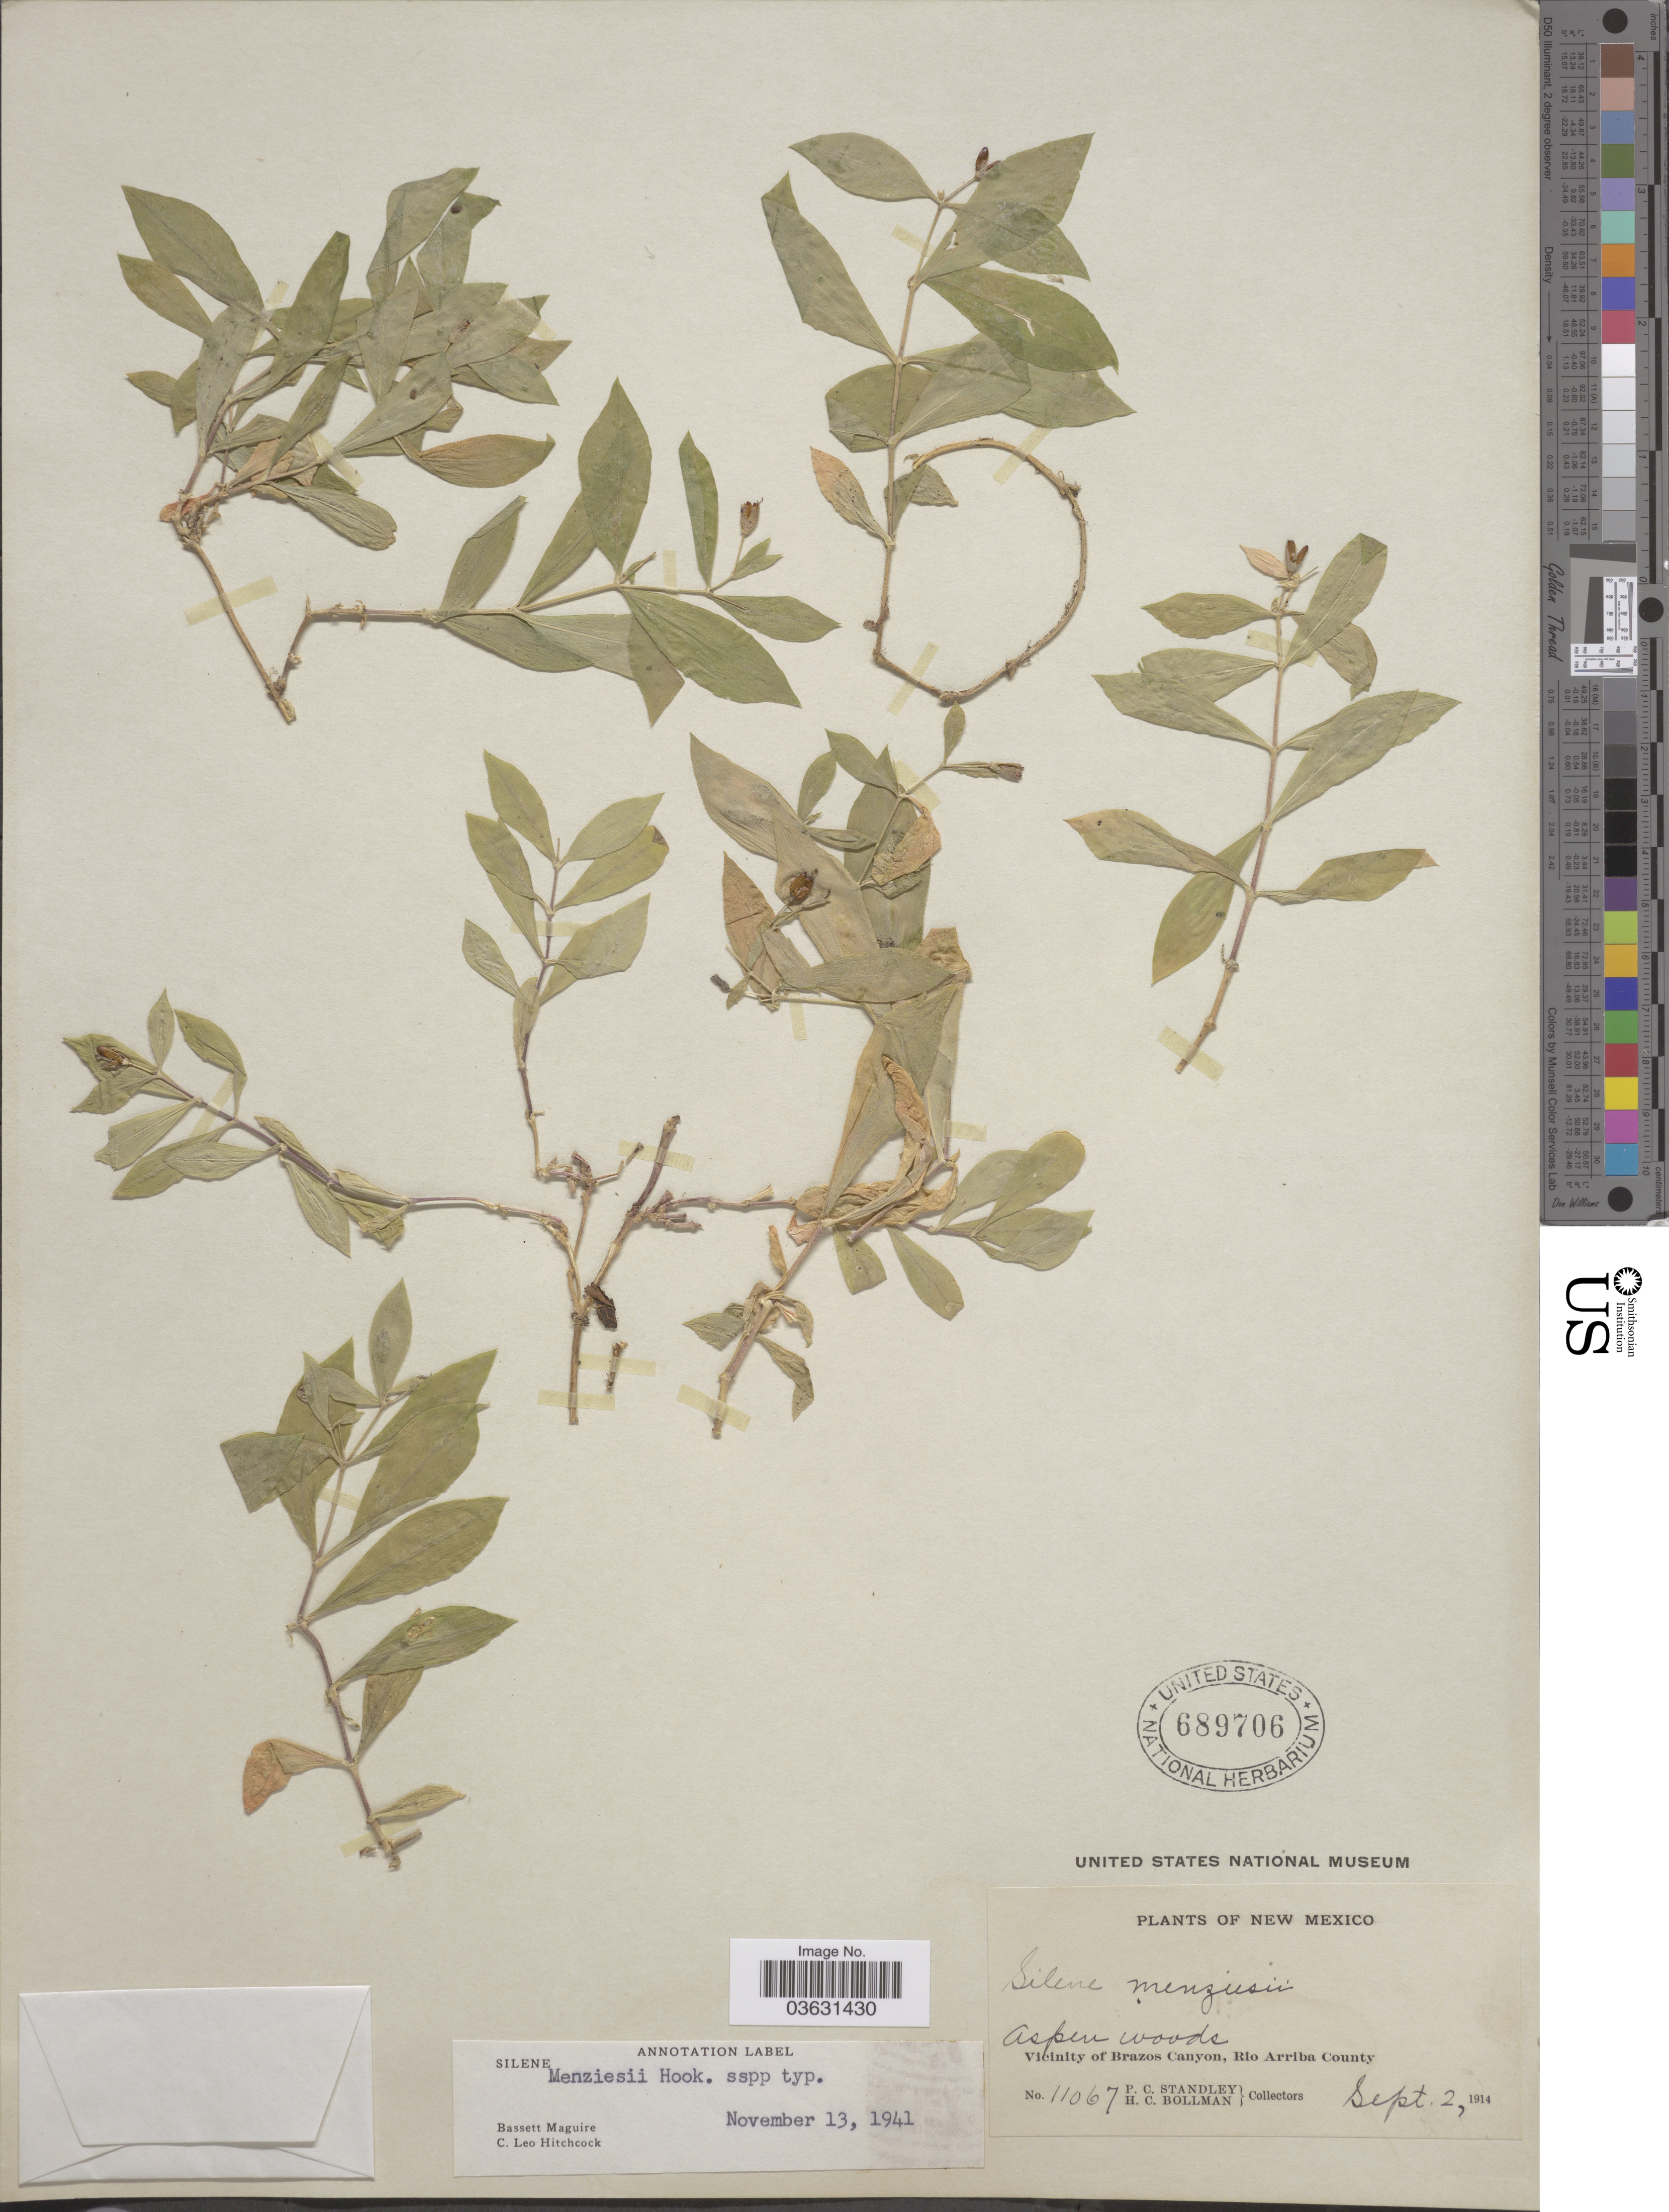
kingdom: Plantae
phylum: Tracheophyta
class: Magnoliopsida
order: Caryophyllales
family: Caryophyllaceae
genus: Silene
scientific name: Silene menziesii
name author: Hook.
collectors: P. C. Standley & H. C. Bollman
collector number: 11067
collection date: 1914-09-02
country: United States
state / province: New Mexico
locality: Vicinity of Brazos Canyon, Rio Arriba County.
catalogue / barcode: US 689706